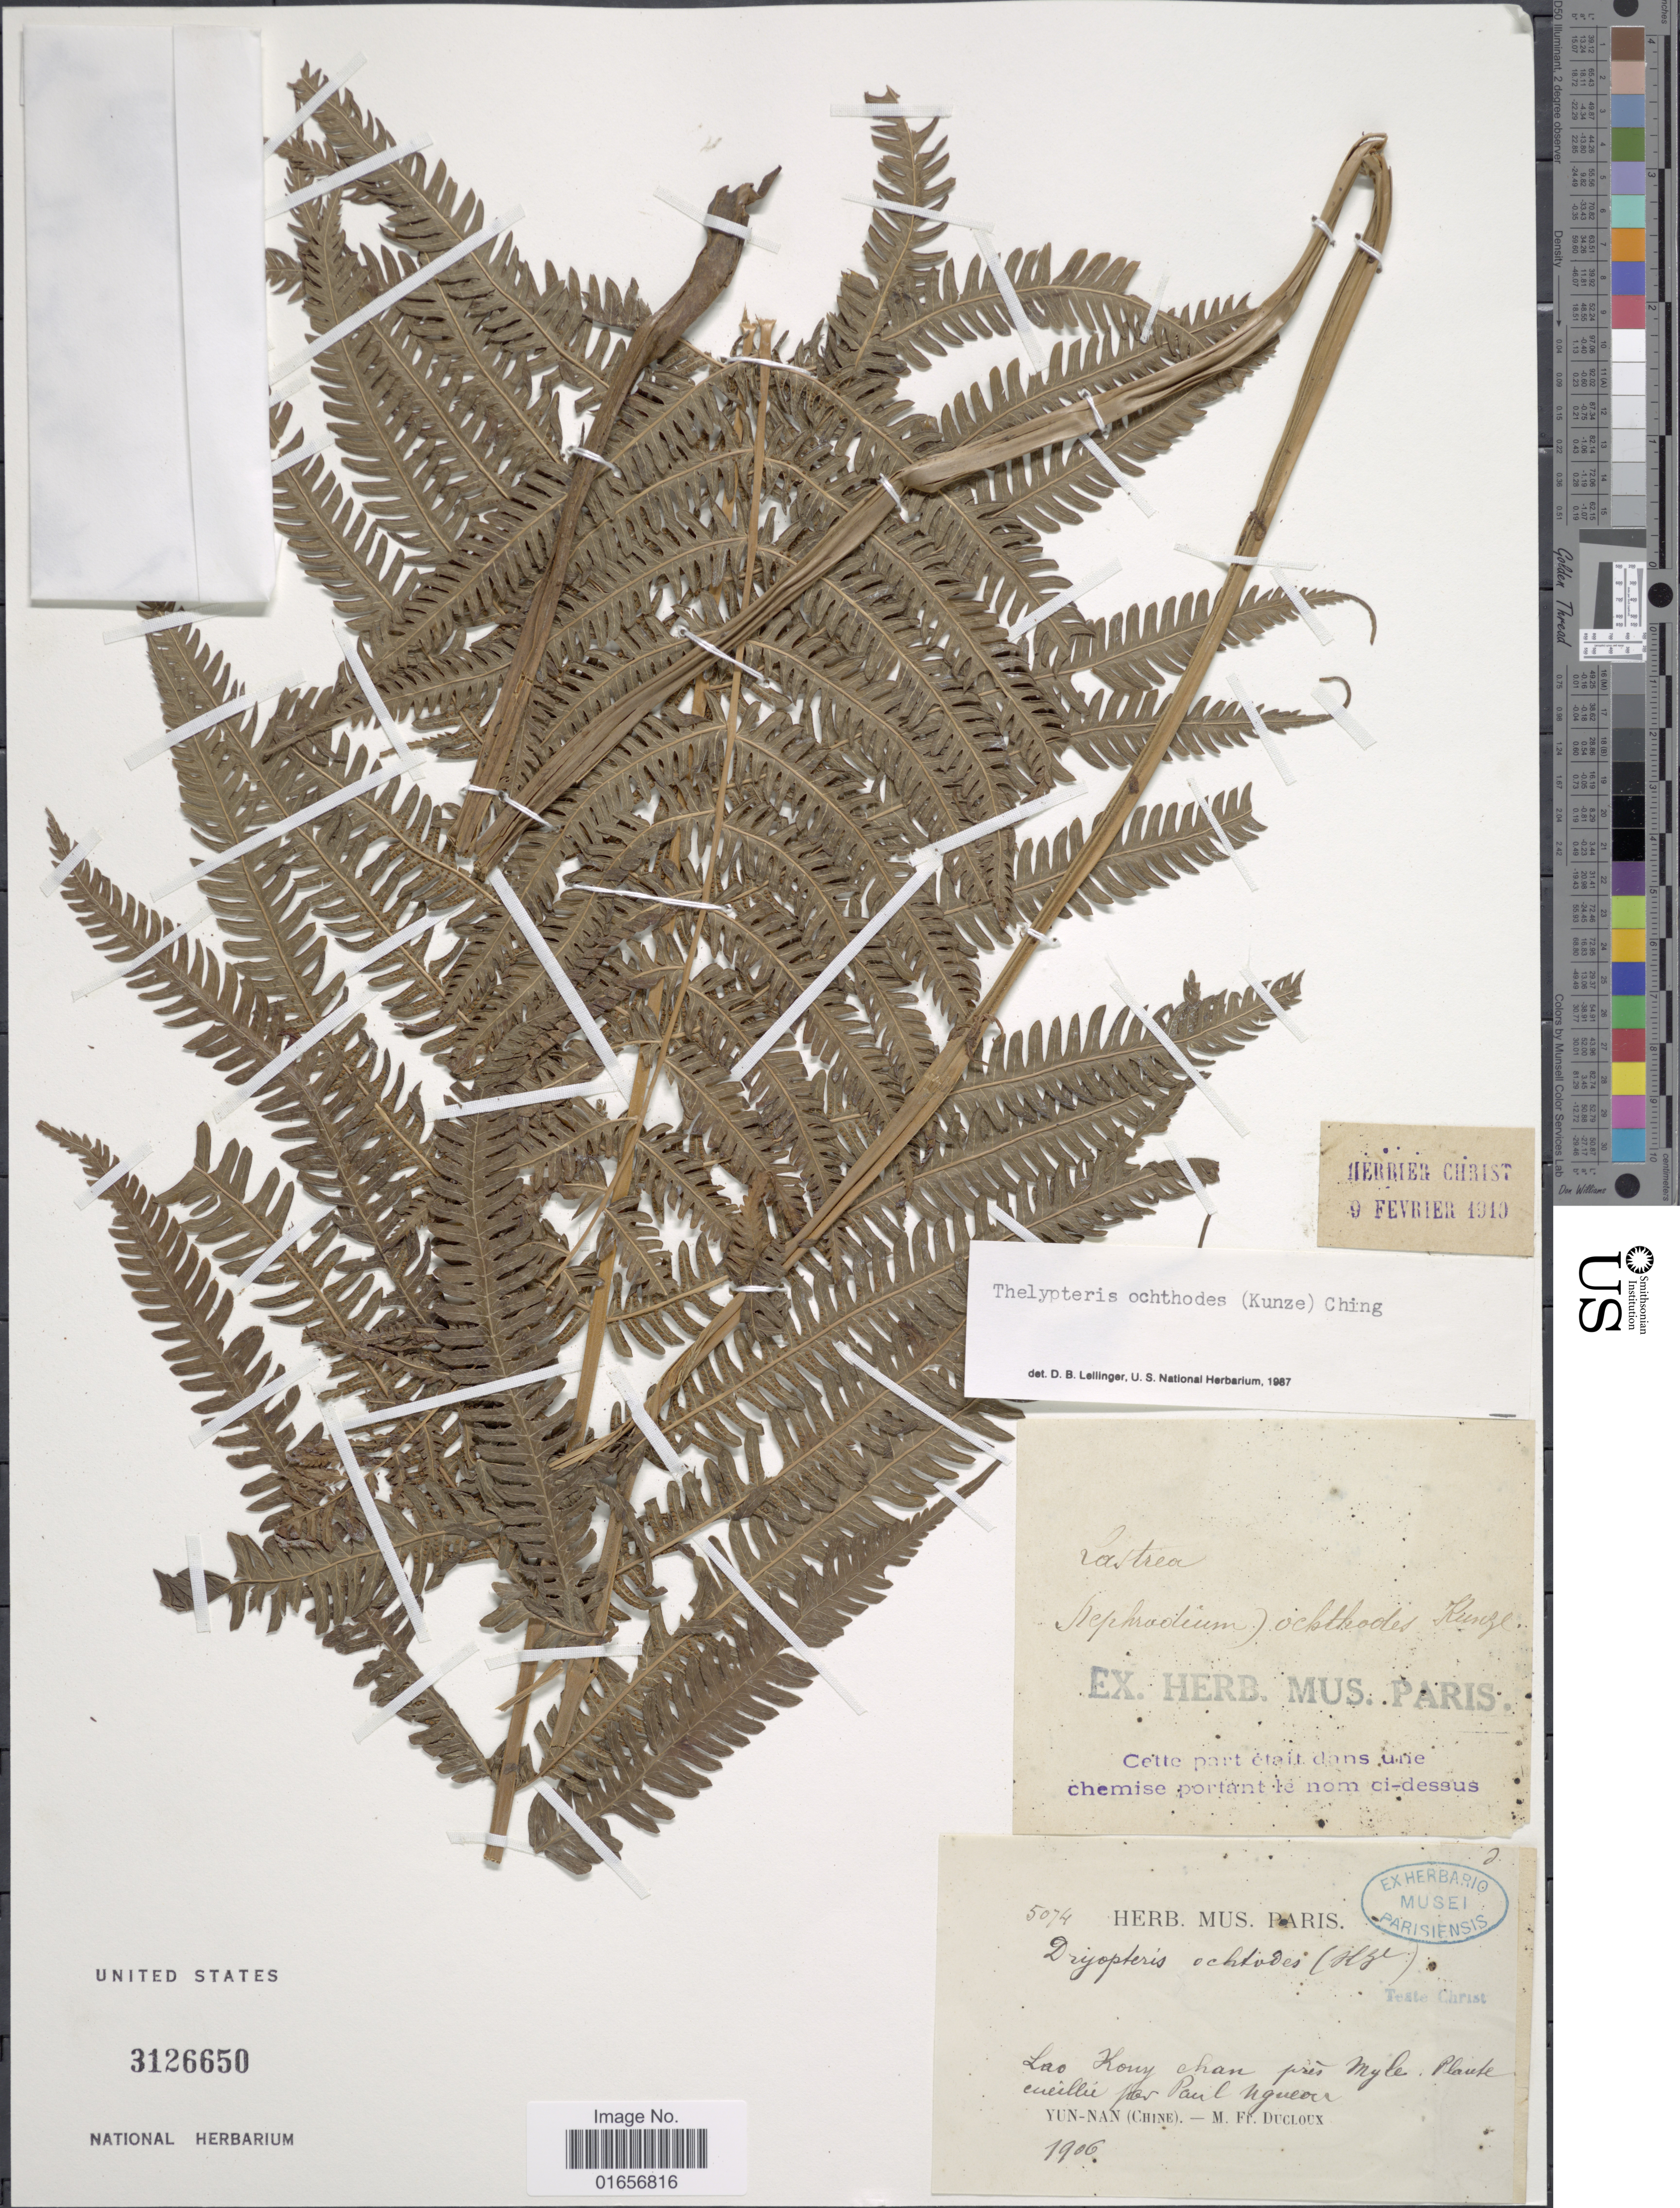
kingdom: Plantae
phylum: Tracheophyta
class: Polypodiopsida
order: Polypodiales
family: Thelypteridaceae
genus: Pseudocyclosorus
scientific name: Pseudocyclosorus ochthodes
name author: (Kunze) Holttum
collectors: F. Ducloux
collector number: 5074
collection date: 1906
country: China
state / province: Yunnan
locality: Lao Kony chan pres Myle: Plaute euillie prv. Paul Nguera [interpreted]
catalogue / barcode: US 3126650